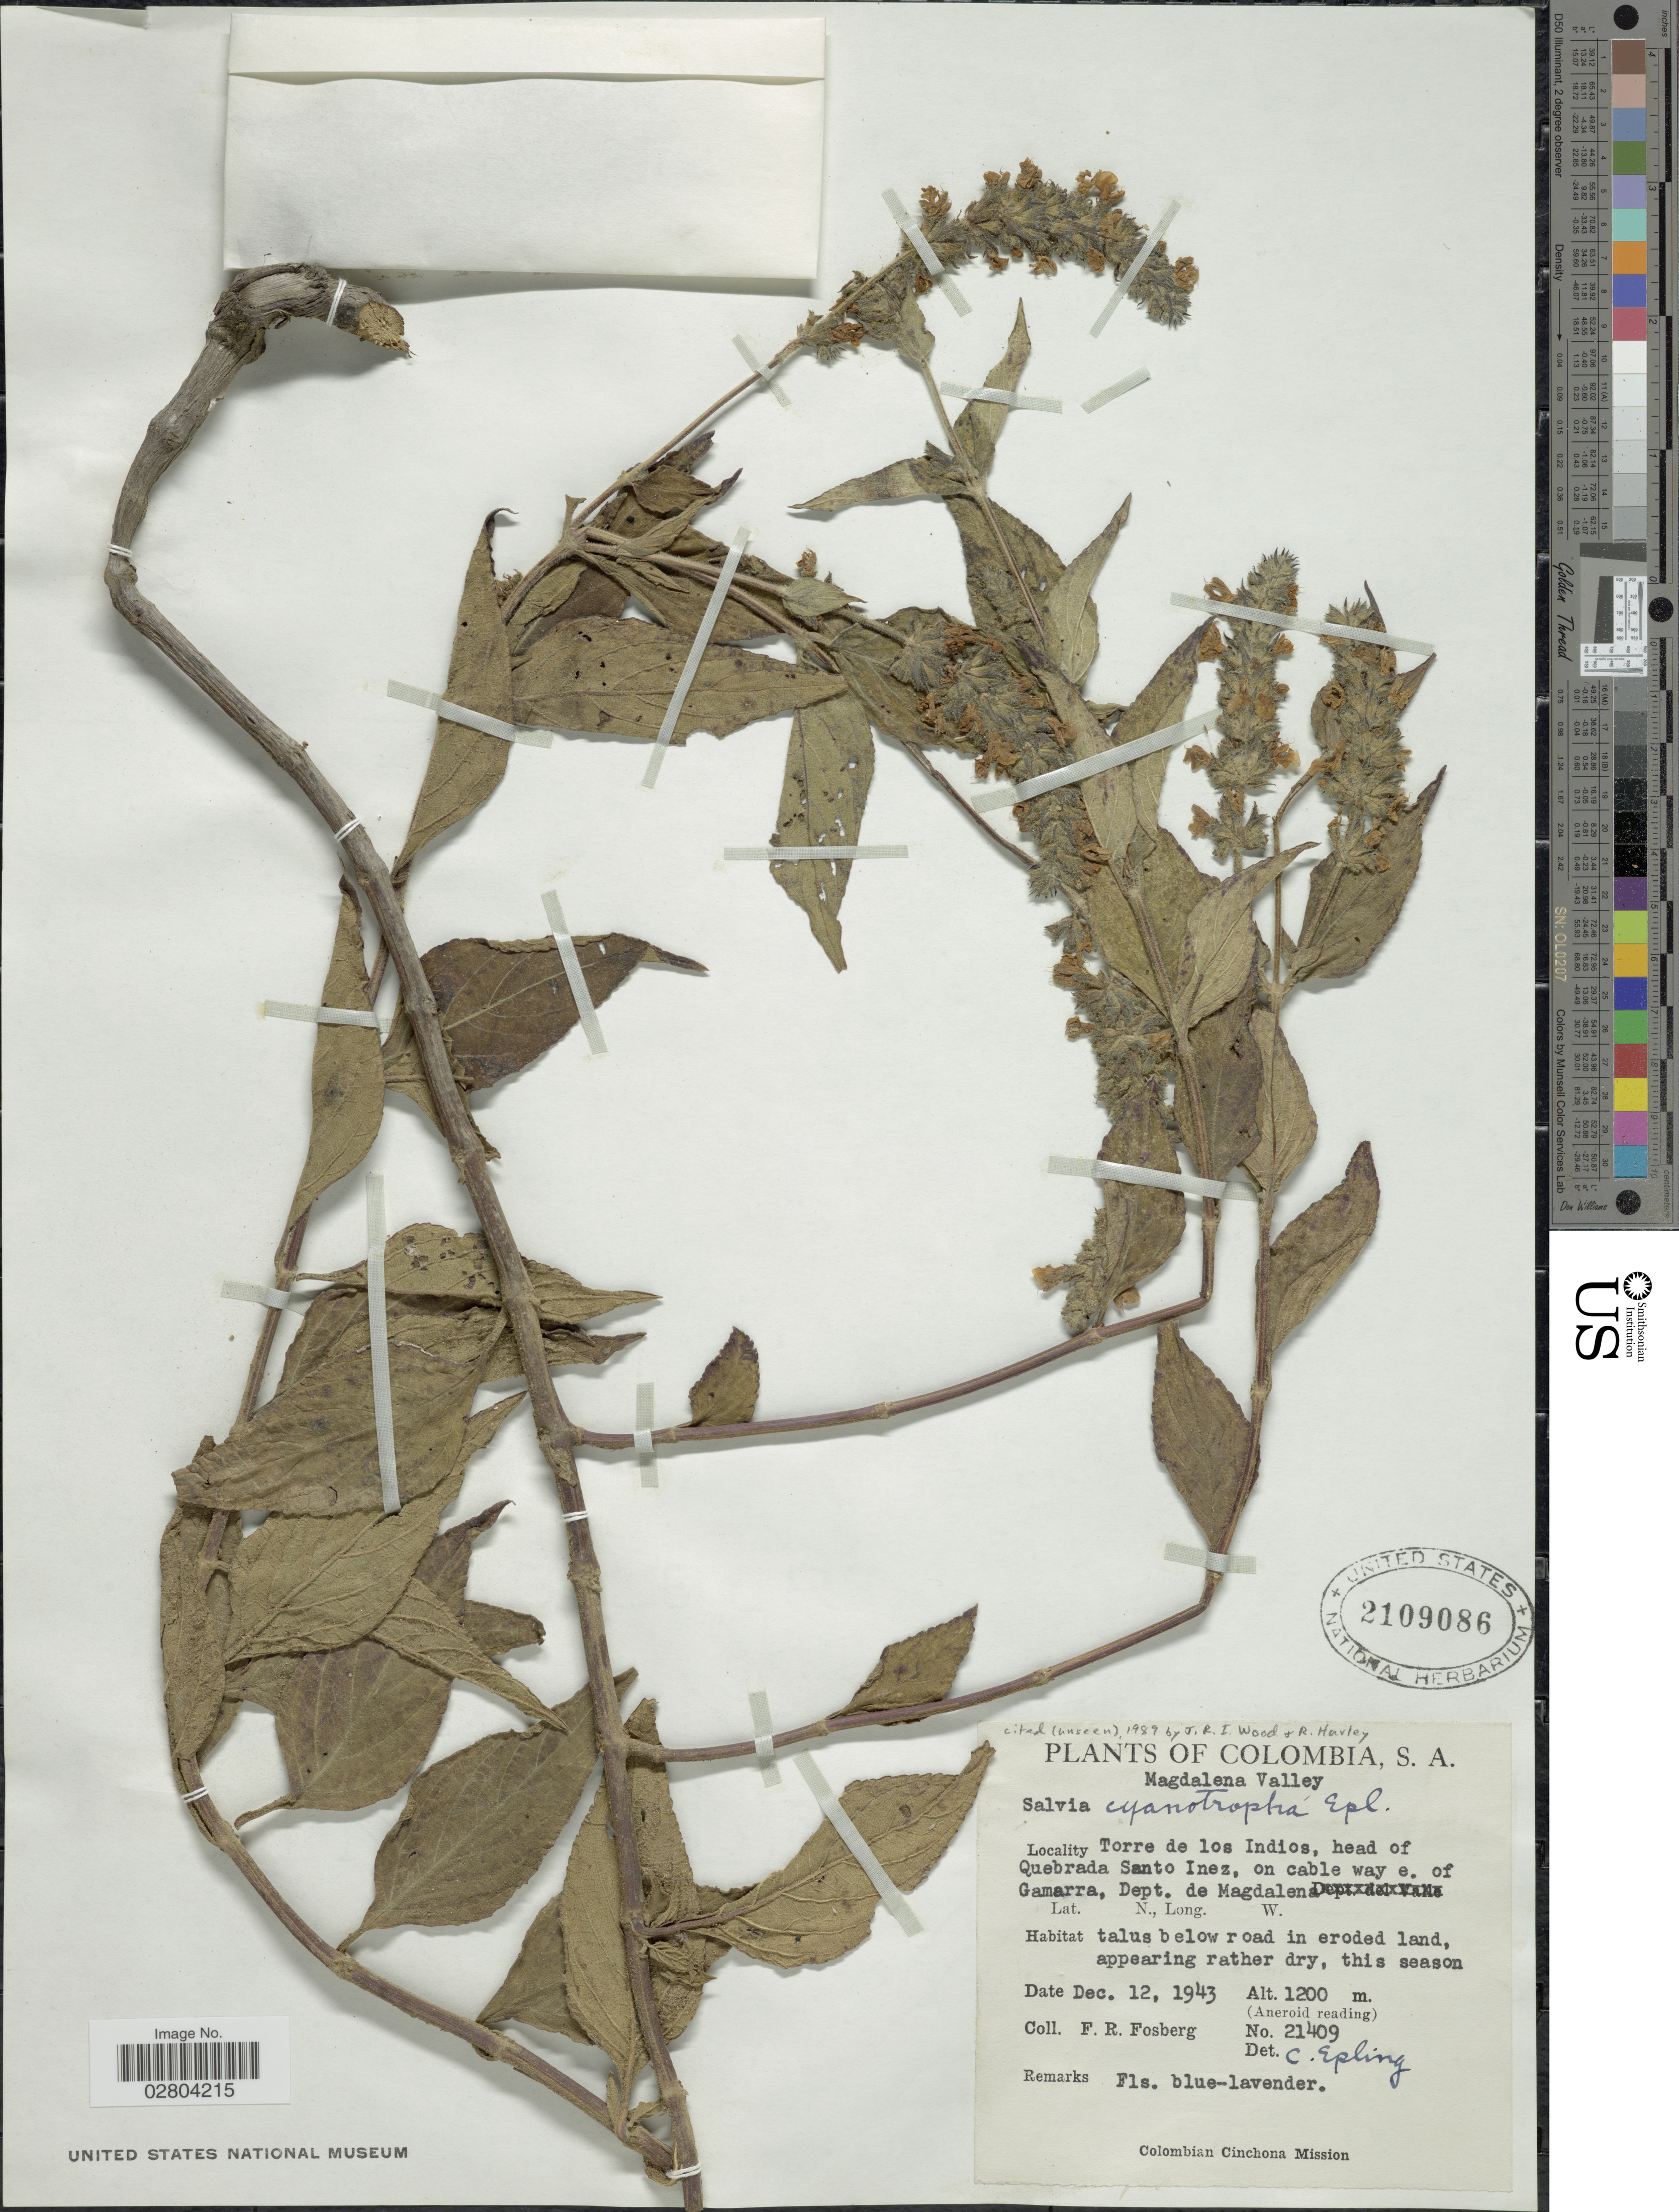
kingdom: Plantae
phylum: Tracheophyta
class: Magnoliopsida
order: Lamiales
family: Lamiaceae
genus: Salvia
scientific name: Salvia cyanotropha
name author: Epling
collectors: F. R. Fosberg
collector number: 21409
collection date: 1943-12-12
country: Colombia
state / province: Magdalena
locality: Magdalena Valley. Torre de los Indios, head of Quebrada Santo Inez, on cable way e. of Gamarra, Dept. de Magdalena.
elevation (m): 1200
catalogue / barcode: US 2109086